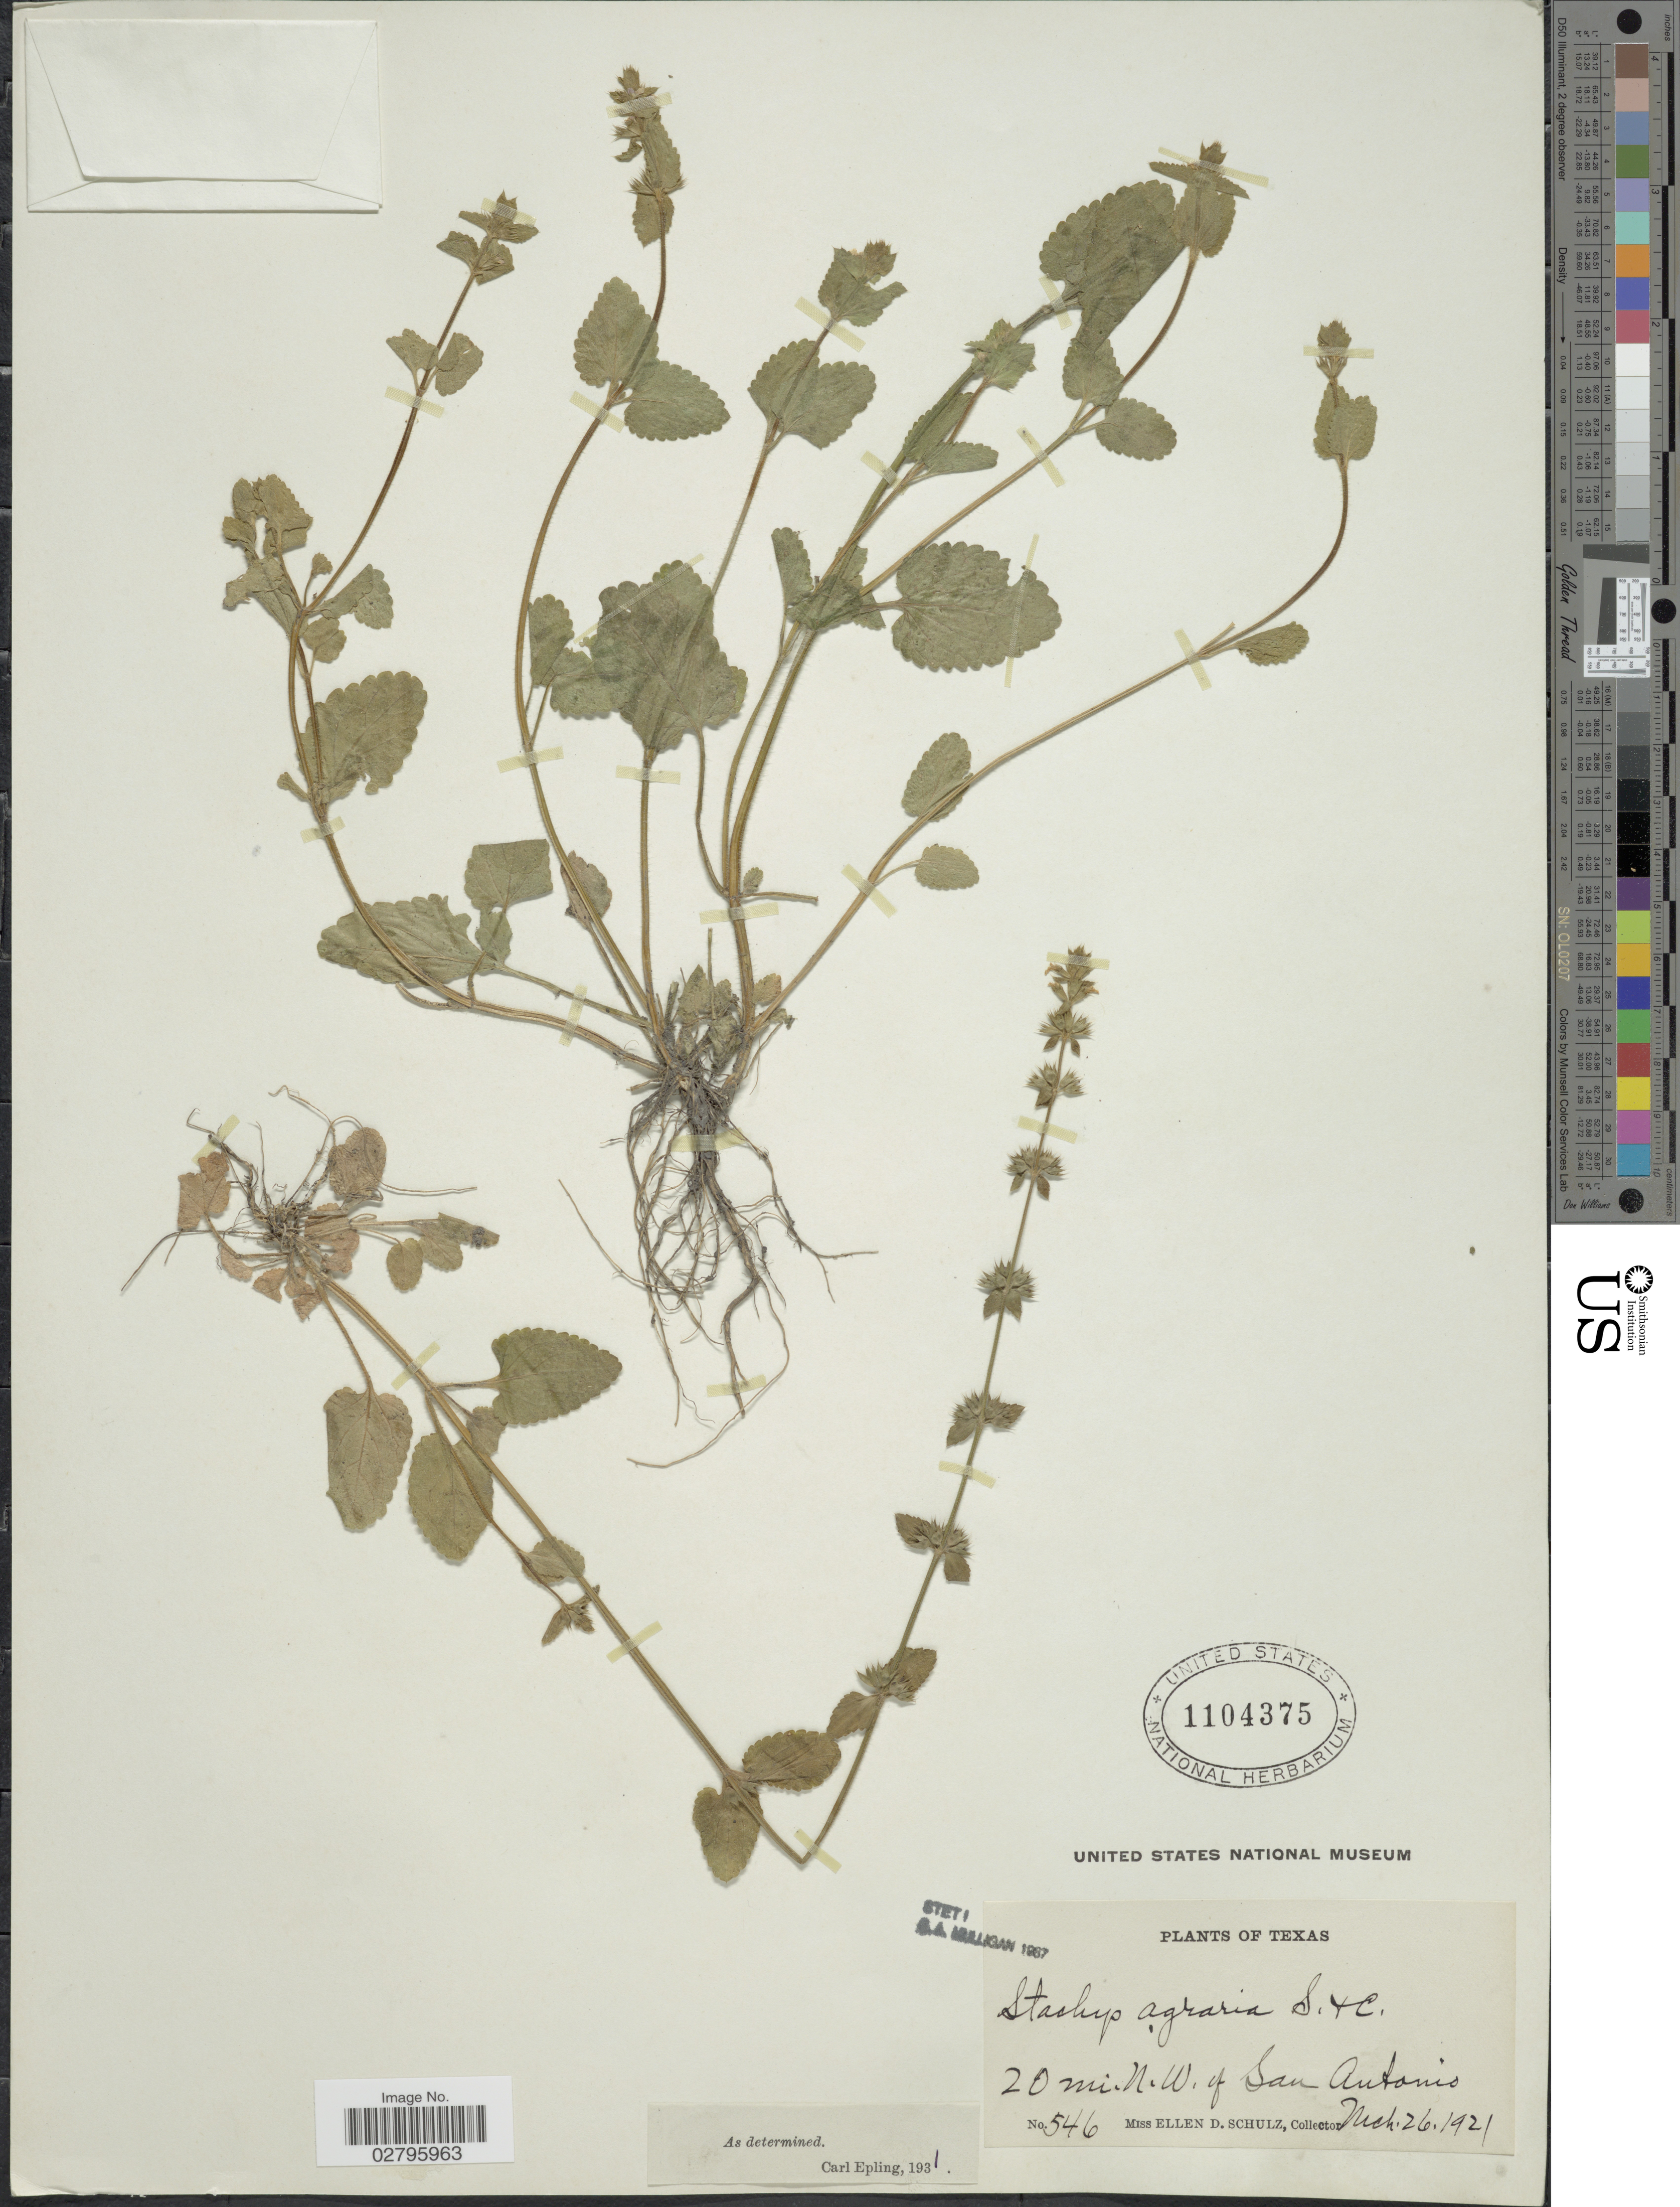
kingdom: Plantae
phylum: Tracheophyta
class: Magnoliopsida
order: Lamiales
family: Lamiaceae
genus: Stachys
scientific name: Stachys agraria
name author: Schltdl. & Cham.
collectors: E. D. Schulz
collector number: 546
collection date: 1921-03-26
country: United States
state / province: Texas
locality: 20 mi. N.W. of San Antonio.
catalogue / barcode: US 1104375